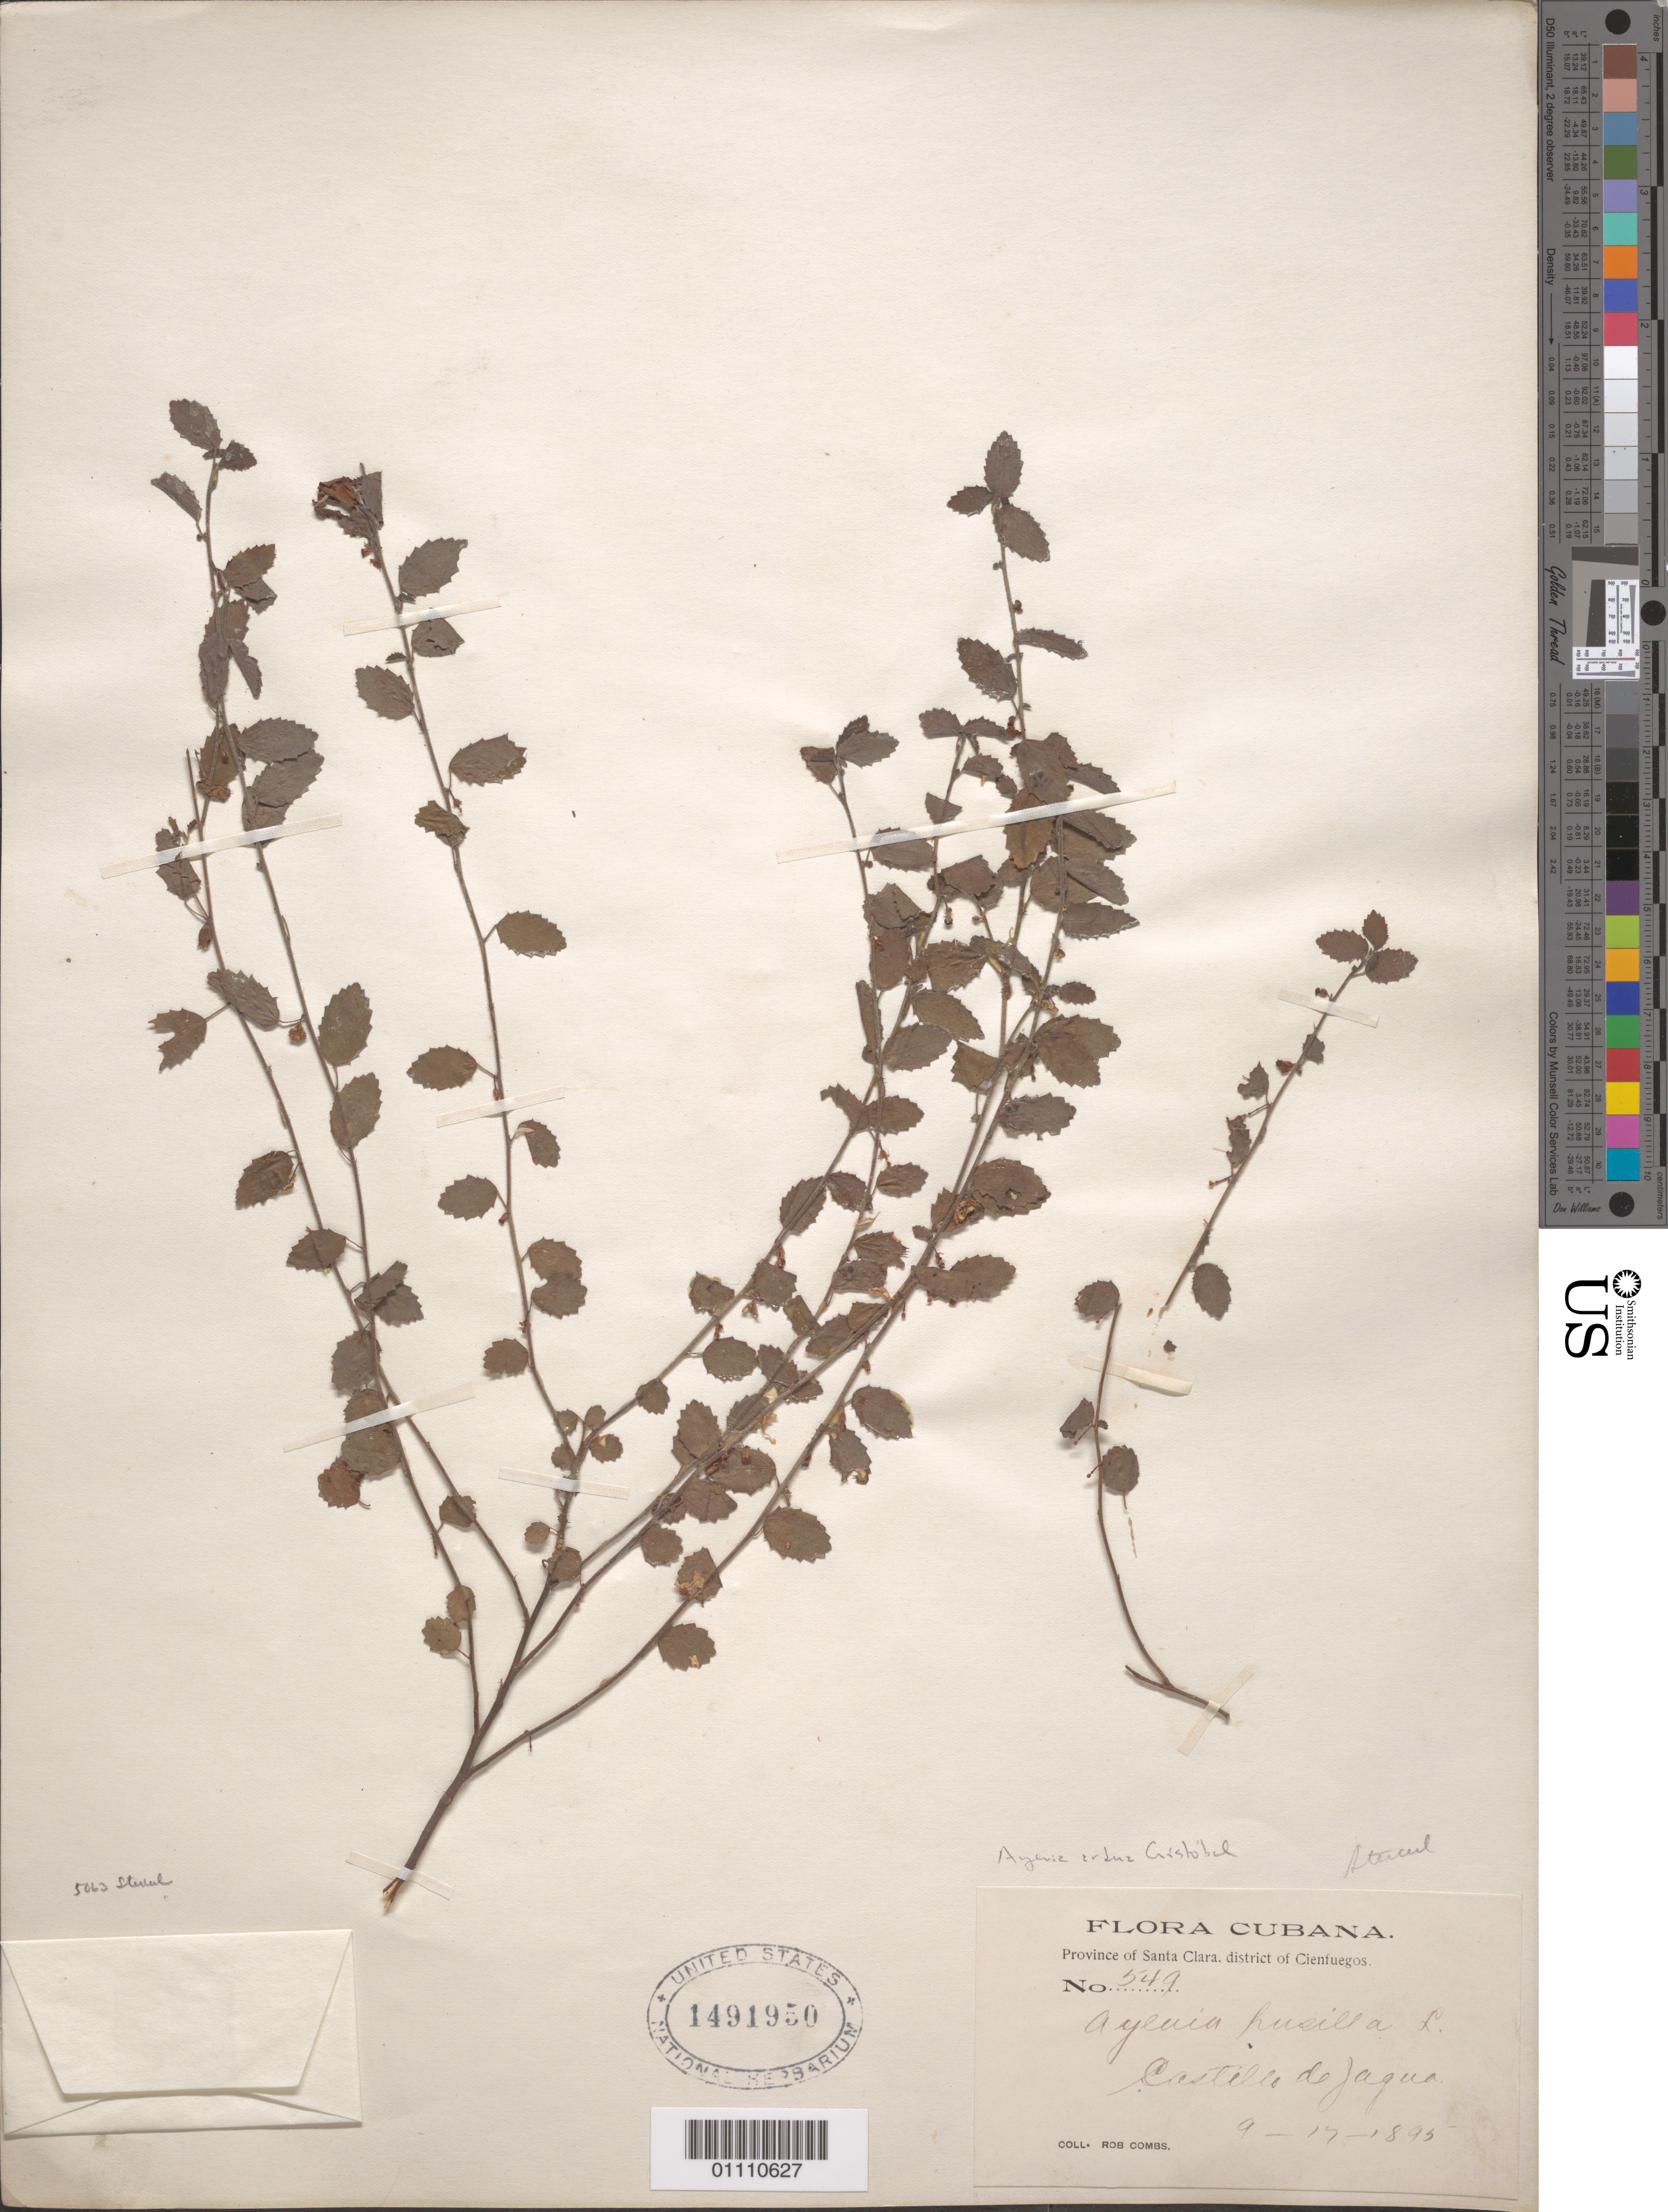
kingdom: Plantae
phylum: Tracheophyta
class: Magnoliopsida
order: Malvales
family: Malvaceae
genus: Ayenia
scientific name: Ayenia pusilla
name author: L.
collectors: R. Combs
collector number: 549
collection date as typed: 17 Sep 1895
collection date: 1895-09-17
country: Cuba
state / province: Cienfuegos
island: Cuba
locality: Castillo de Jagua, Province of Santa Clara, district of Cienfuegos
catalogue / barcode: US 1491950